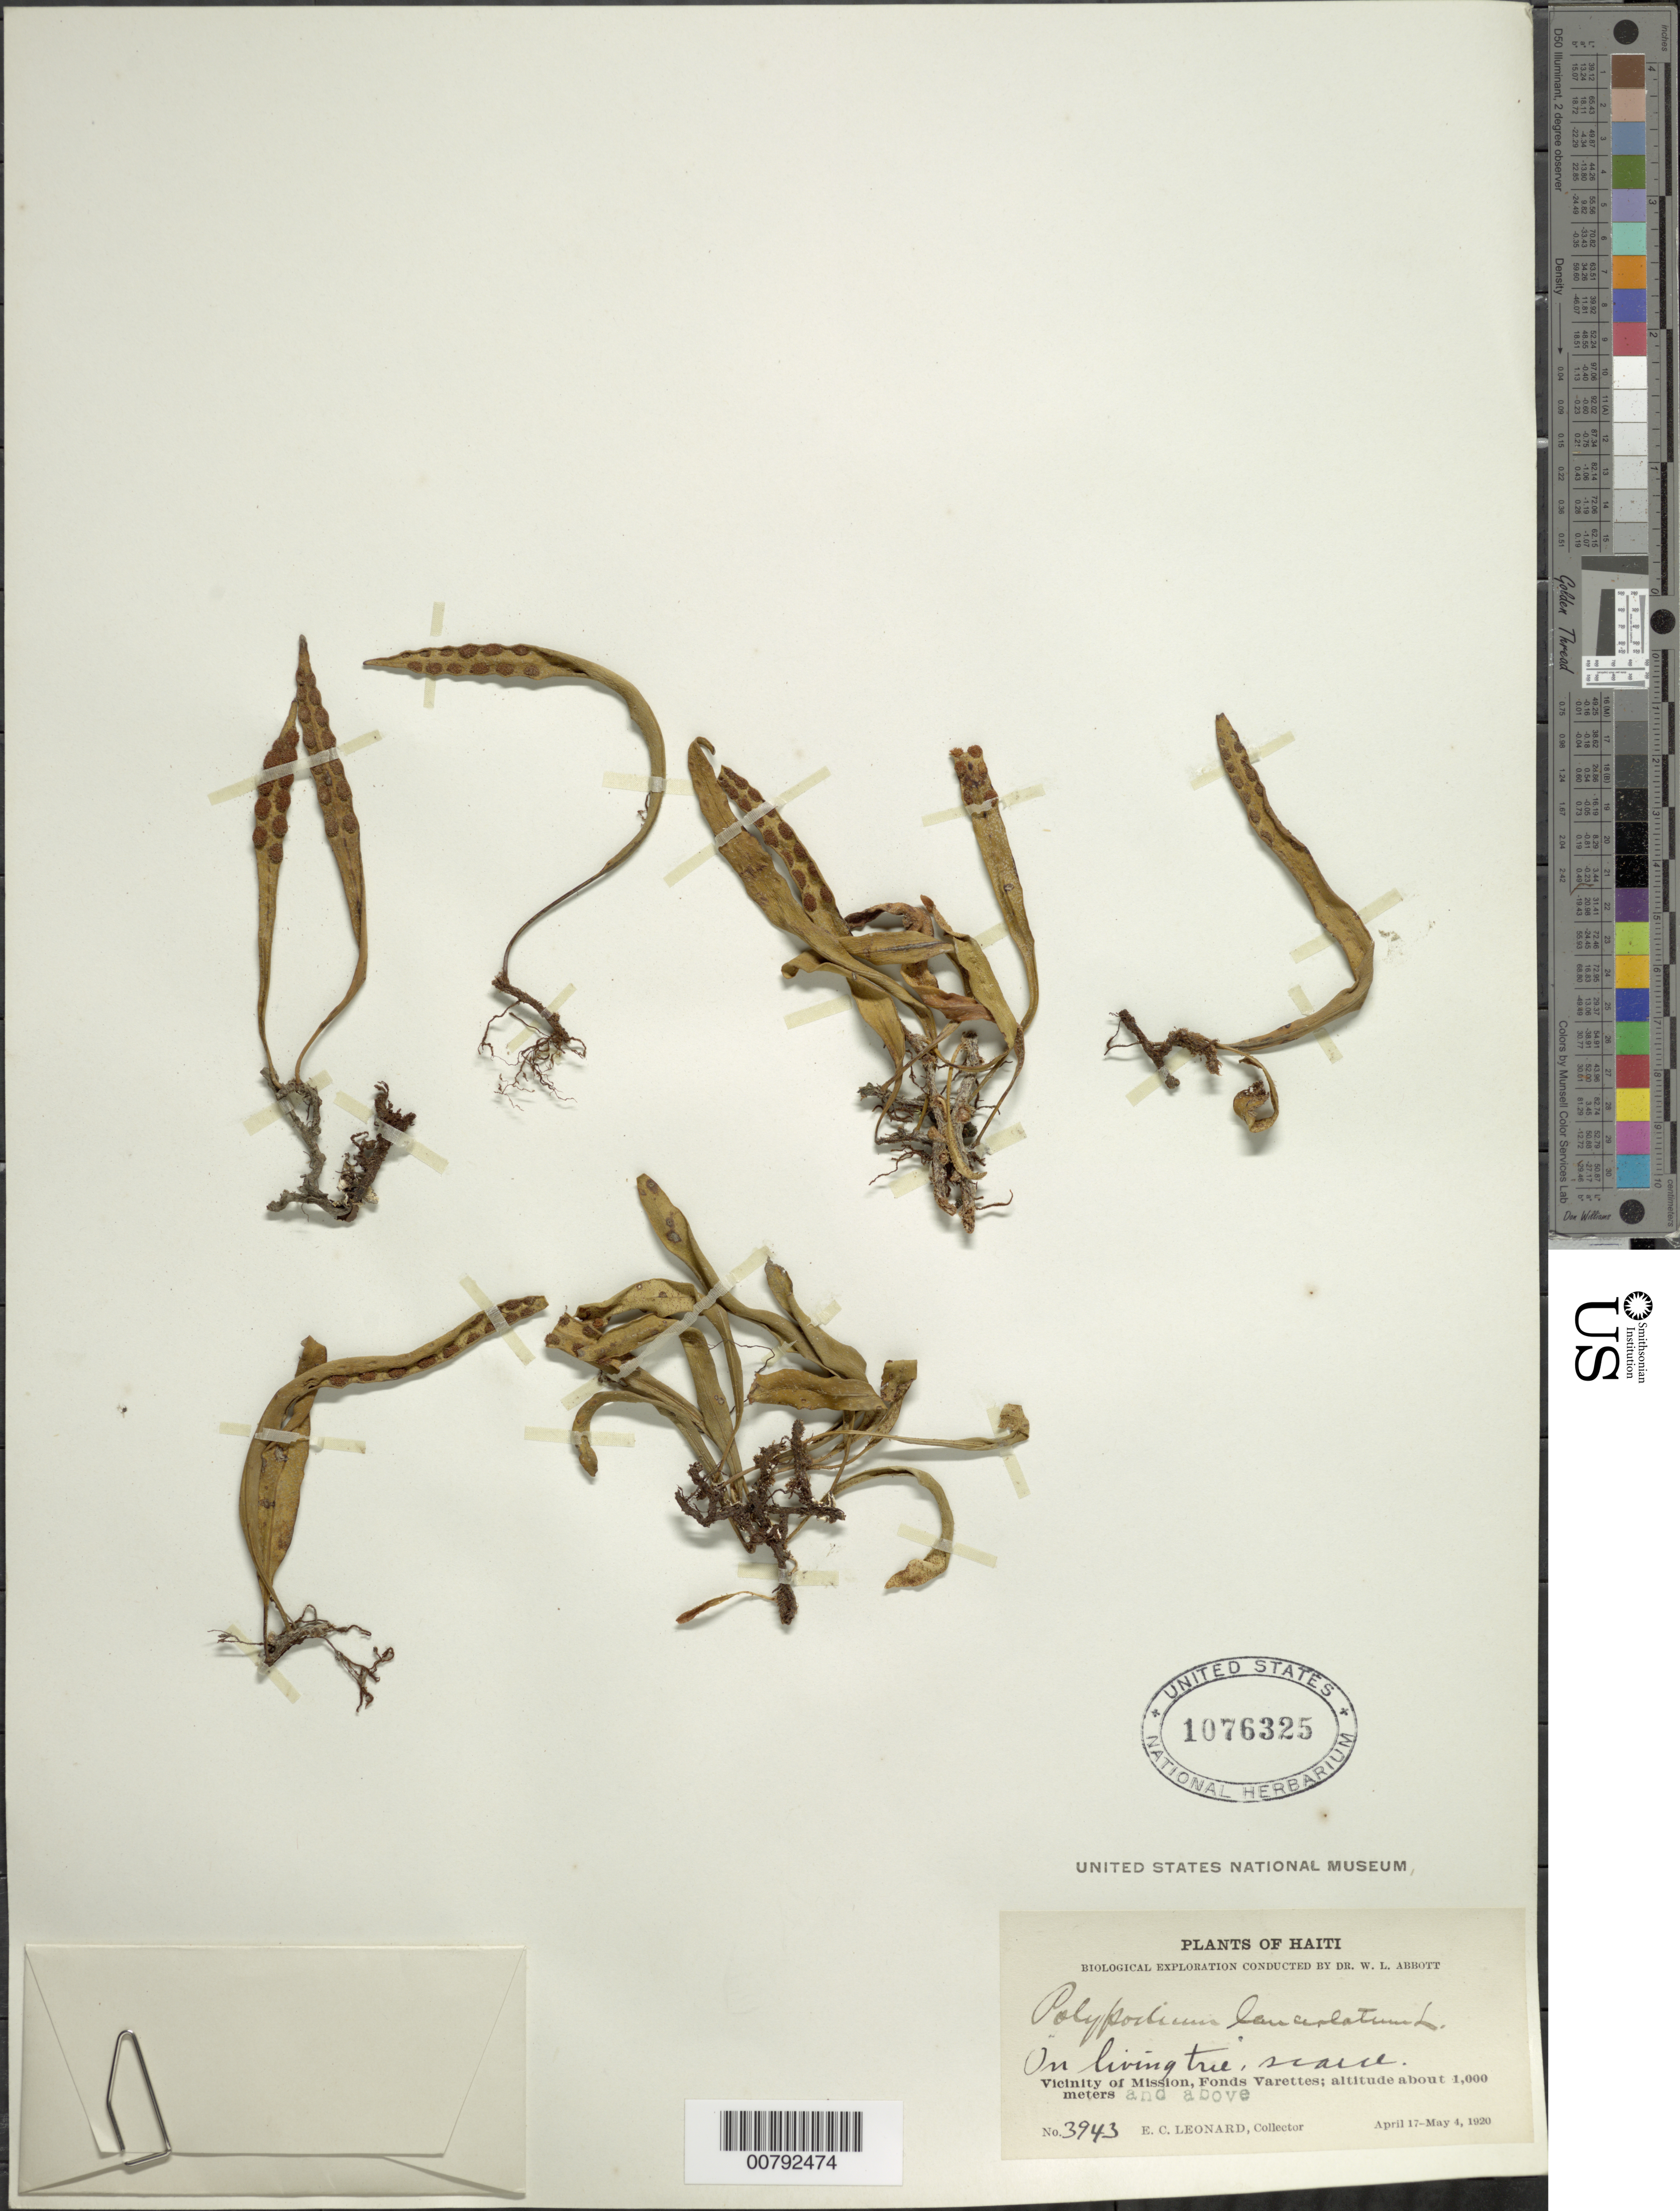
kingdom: Plantae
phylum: Tracheophyta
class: Polypodiopsida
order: Polypodiales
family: Polypodiaceae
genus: Pleopeltis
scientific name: Pleopeltis marginata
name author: A.R. Sm. & Tejero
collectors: E. C. Leonard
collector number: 3943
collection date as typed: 17 Apr 1920 04 May 1920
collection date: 1920-04-17/1920-05-04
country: Haiti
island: Hispaniola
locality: Mission vicinity, Fonds Varettes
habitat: On living tree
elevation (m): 1000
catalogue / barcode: US 1076325